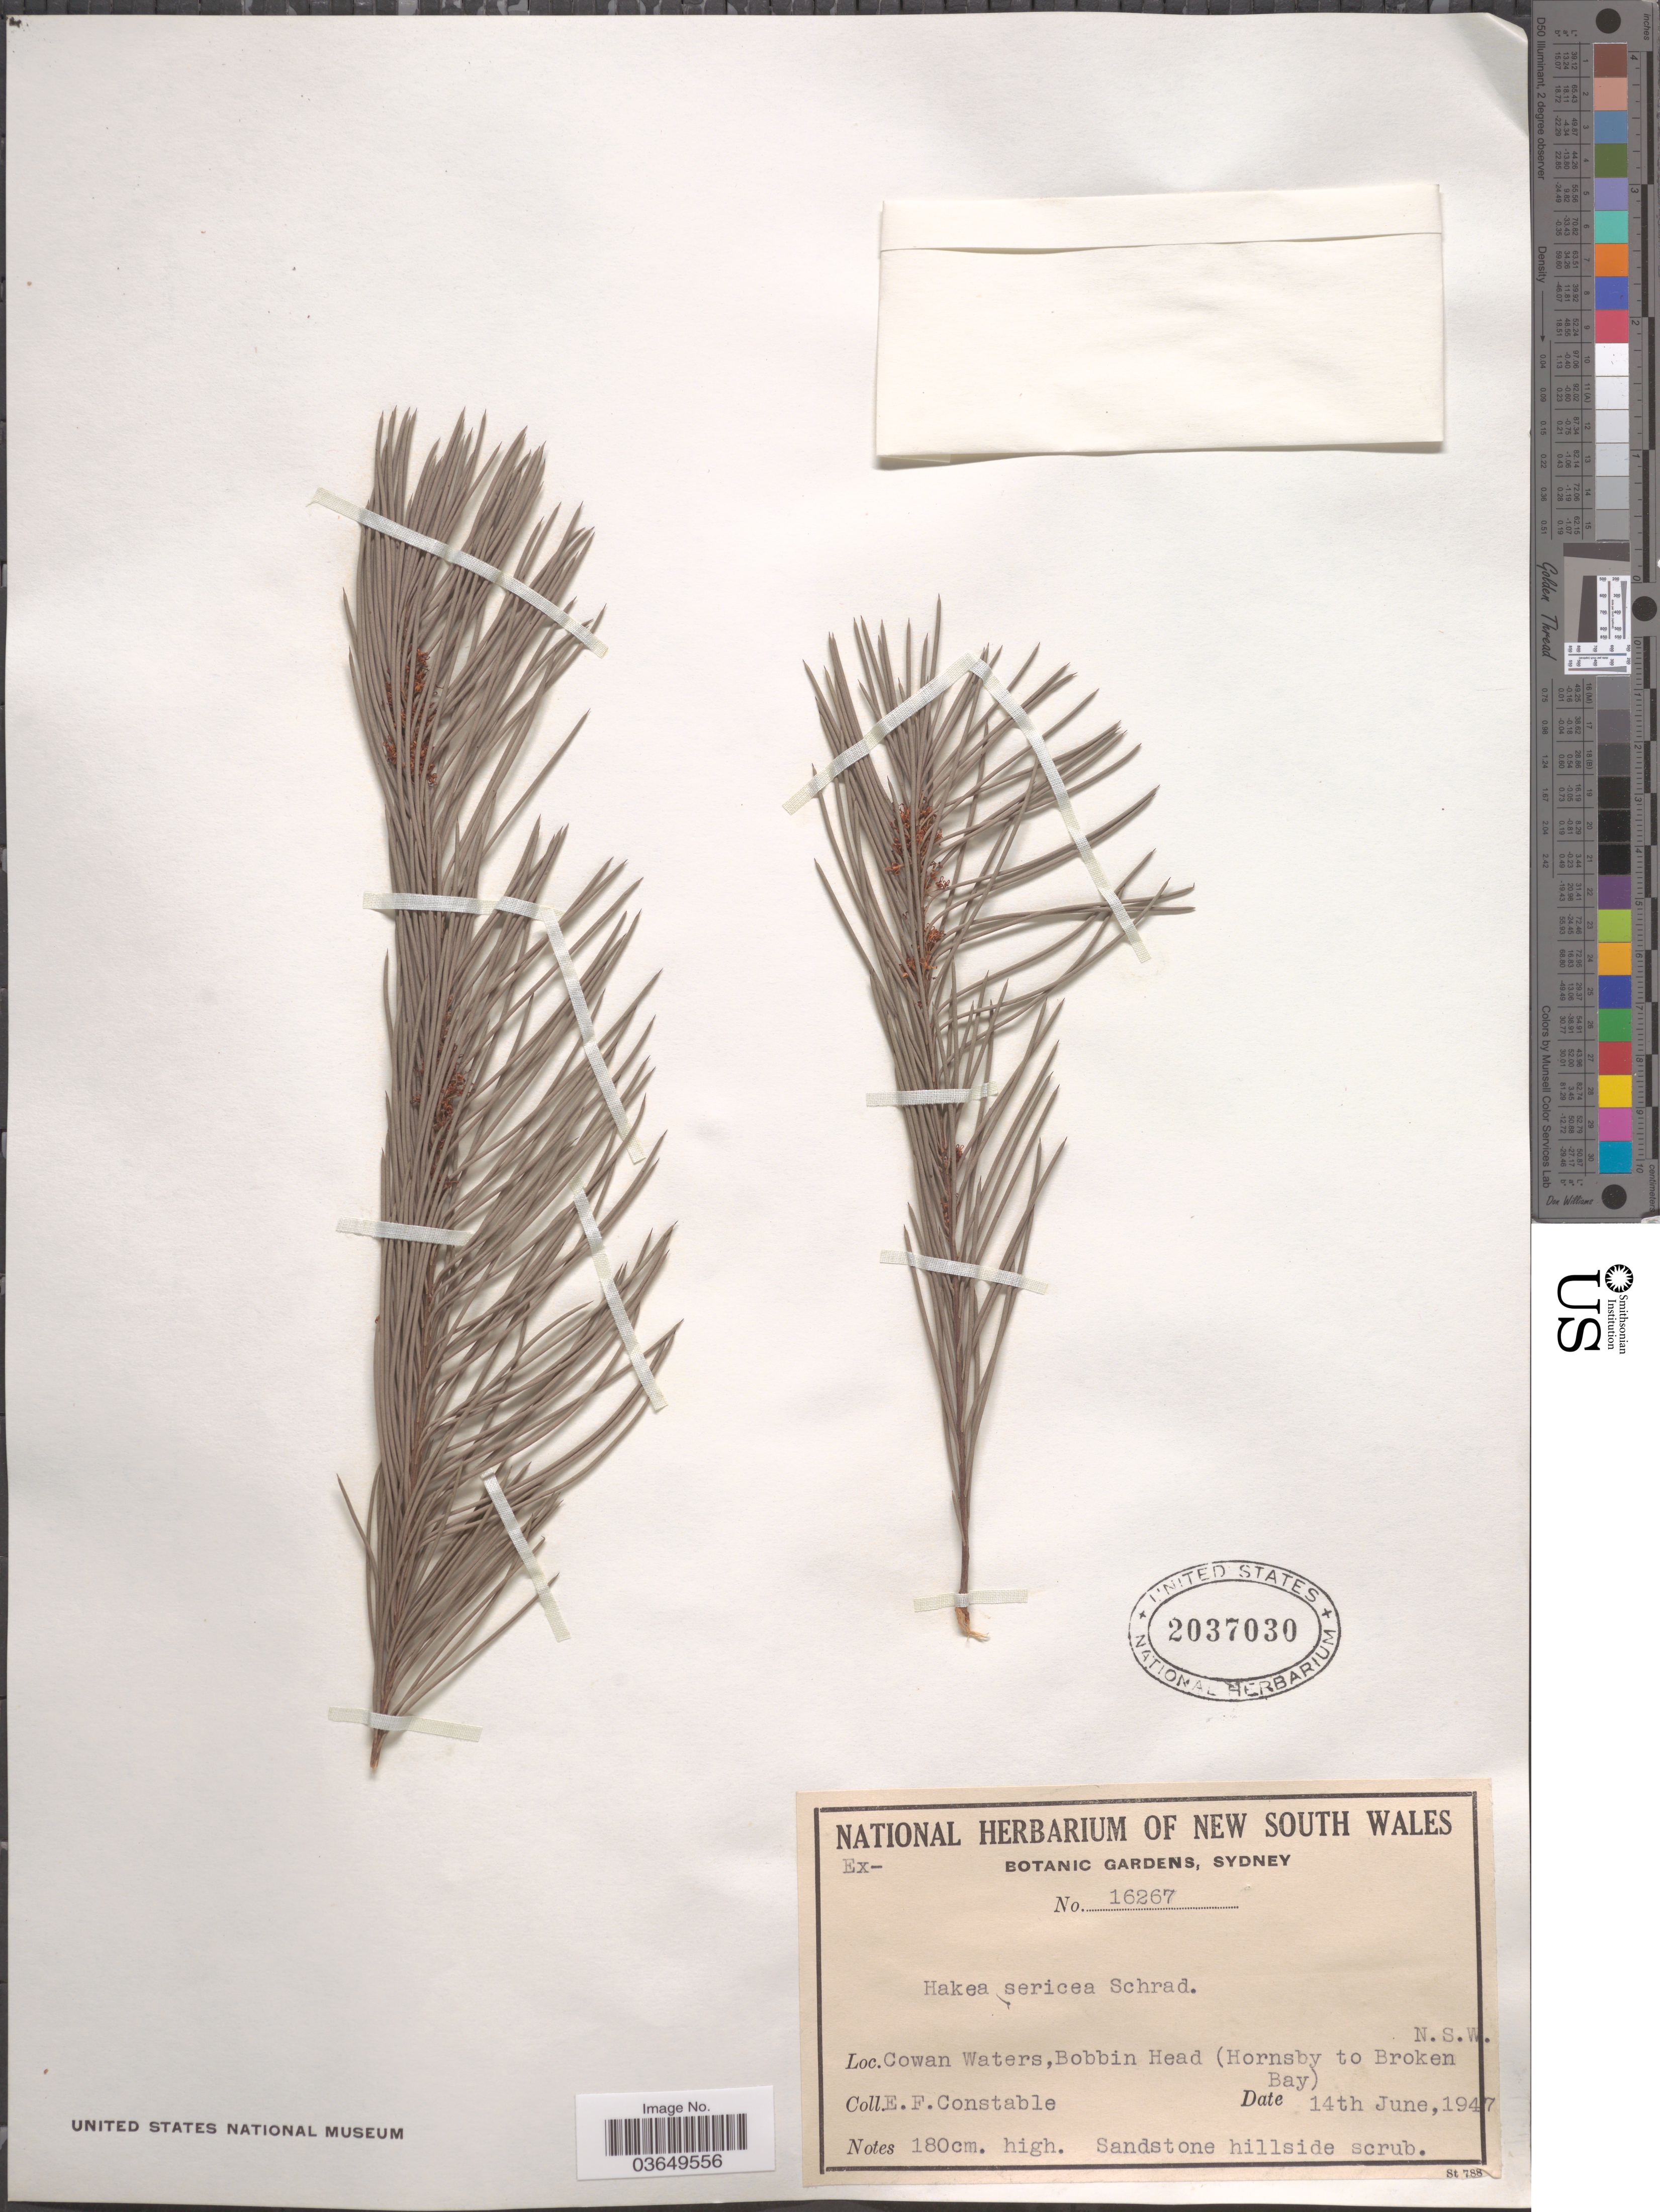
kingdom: Plantae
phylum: Tracheophyta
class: Magnoliopsida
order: Proteales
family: Proteaceae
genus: Hakea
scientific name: Hakea sericea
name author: Schrad. & J.C. Wendl.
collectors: E. F. Constable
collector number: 16267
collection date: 1947-06-14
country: Australia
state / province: New South Wales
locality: Cowan Waters, Bobbin Head (Hornsby to Broken Bay).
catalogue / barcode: US 2037030